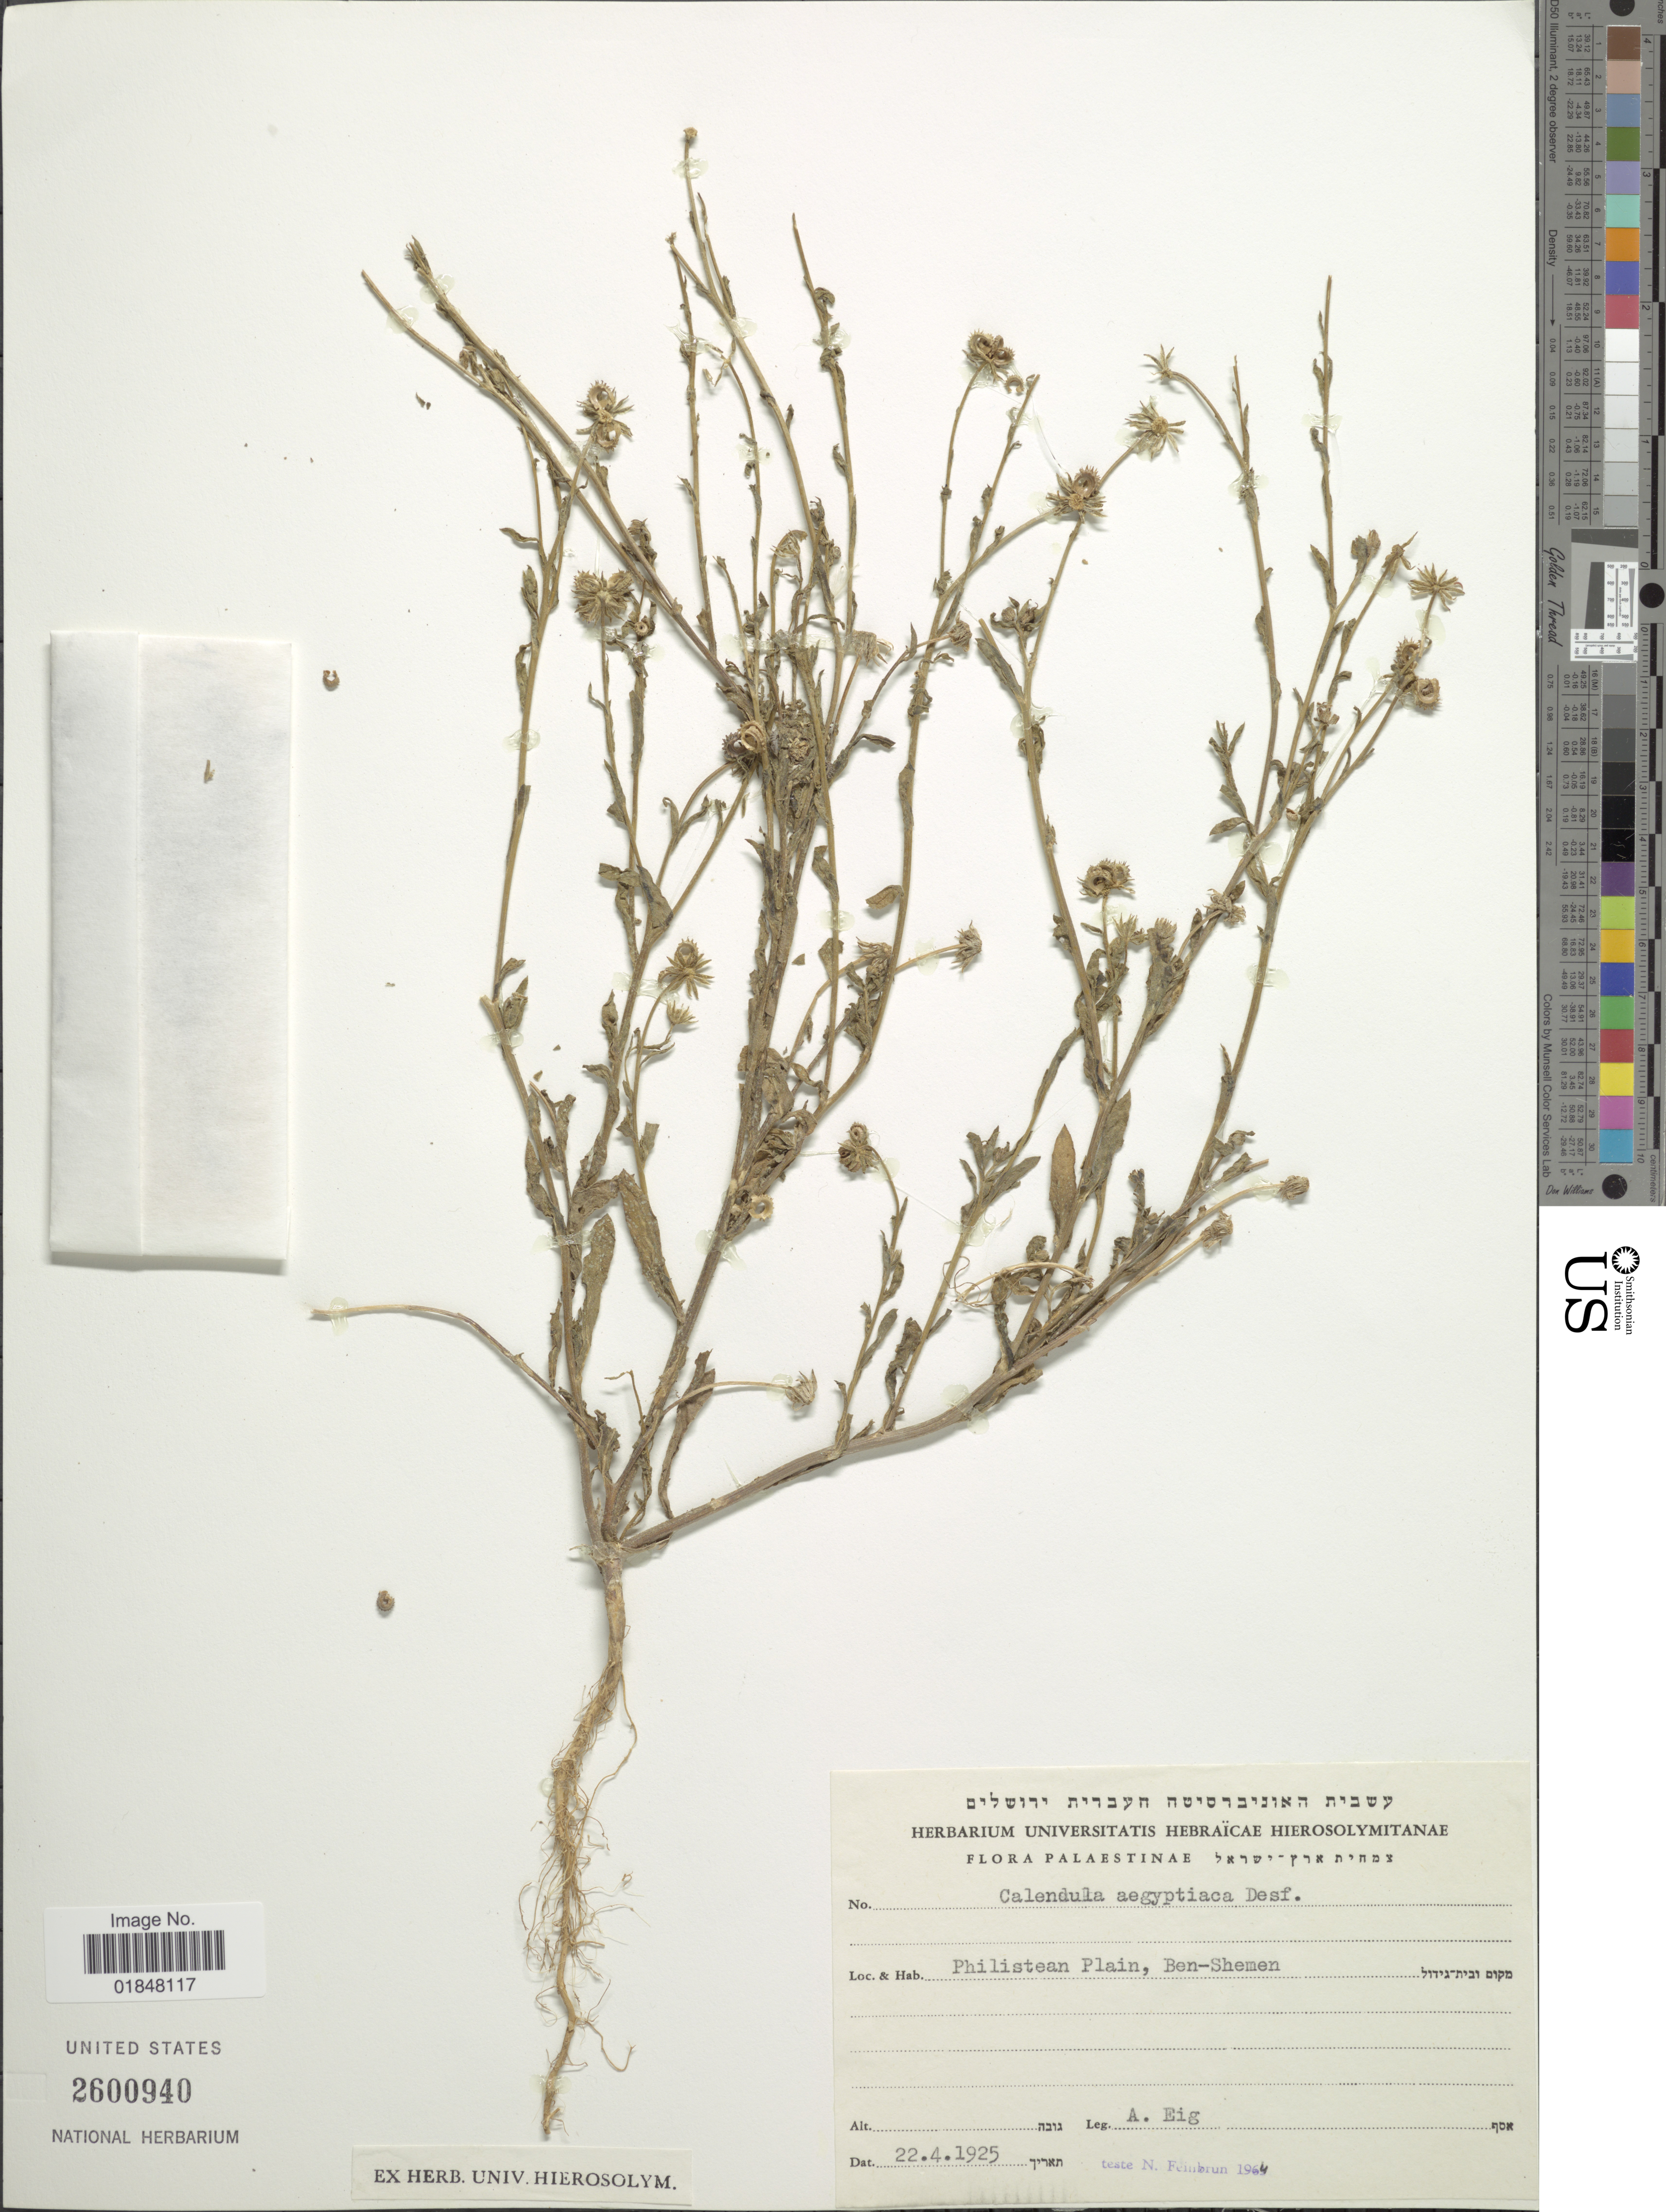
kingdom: Plantae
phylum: Tracheophyta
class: Magnoliopsida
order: Asterales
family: Asteraceae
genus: Calendula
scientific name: Calendula arvensis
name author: L.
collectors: A. Eig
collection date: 1925-04-22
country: Israel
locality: Palaestinae, Philistean Plain, Ben-Shemen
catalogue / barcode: US 2600940